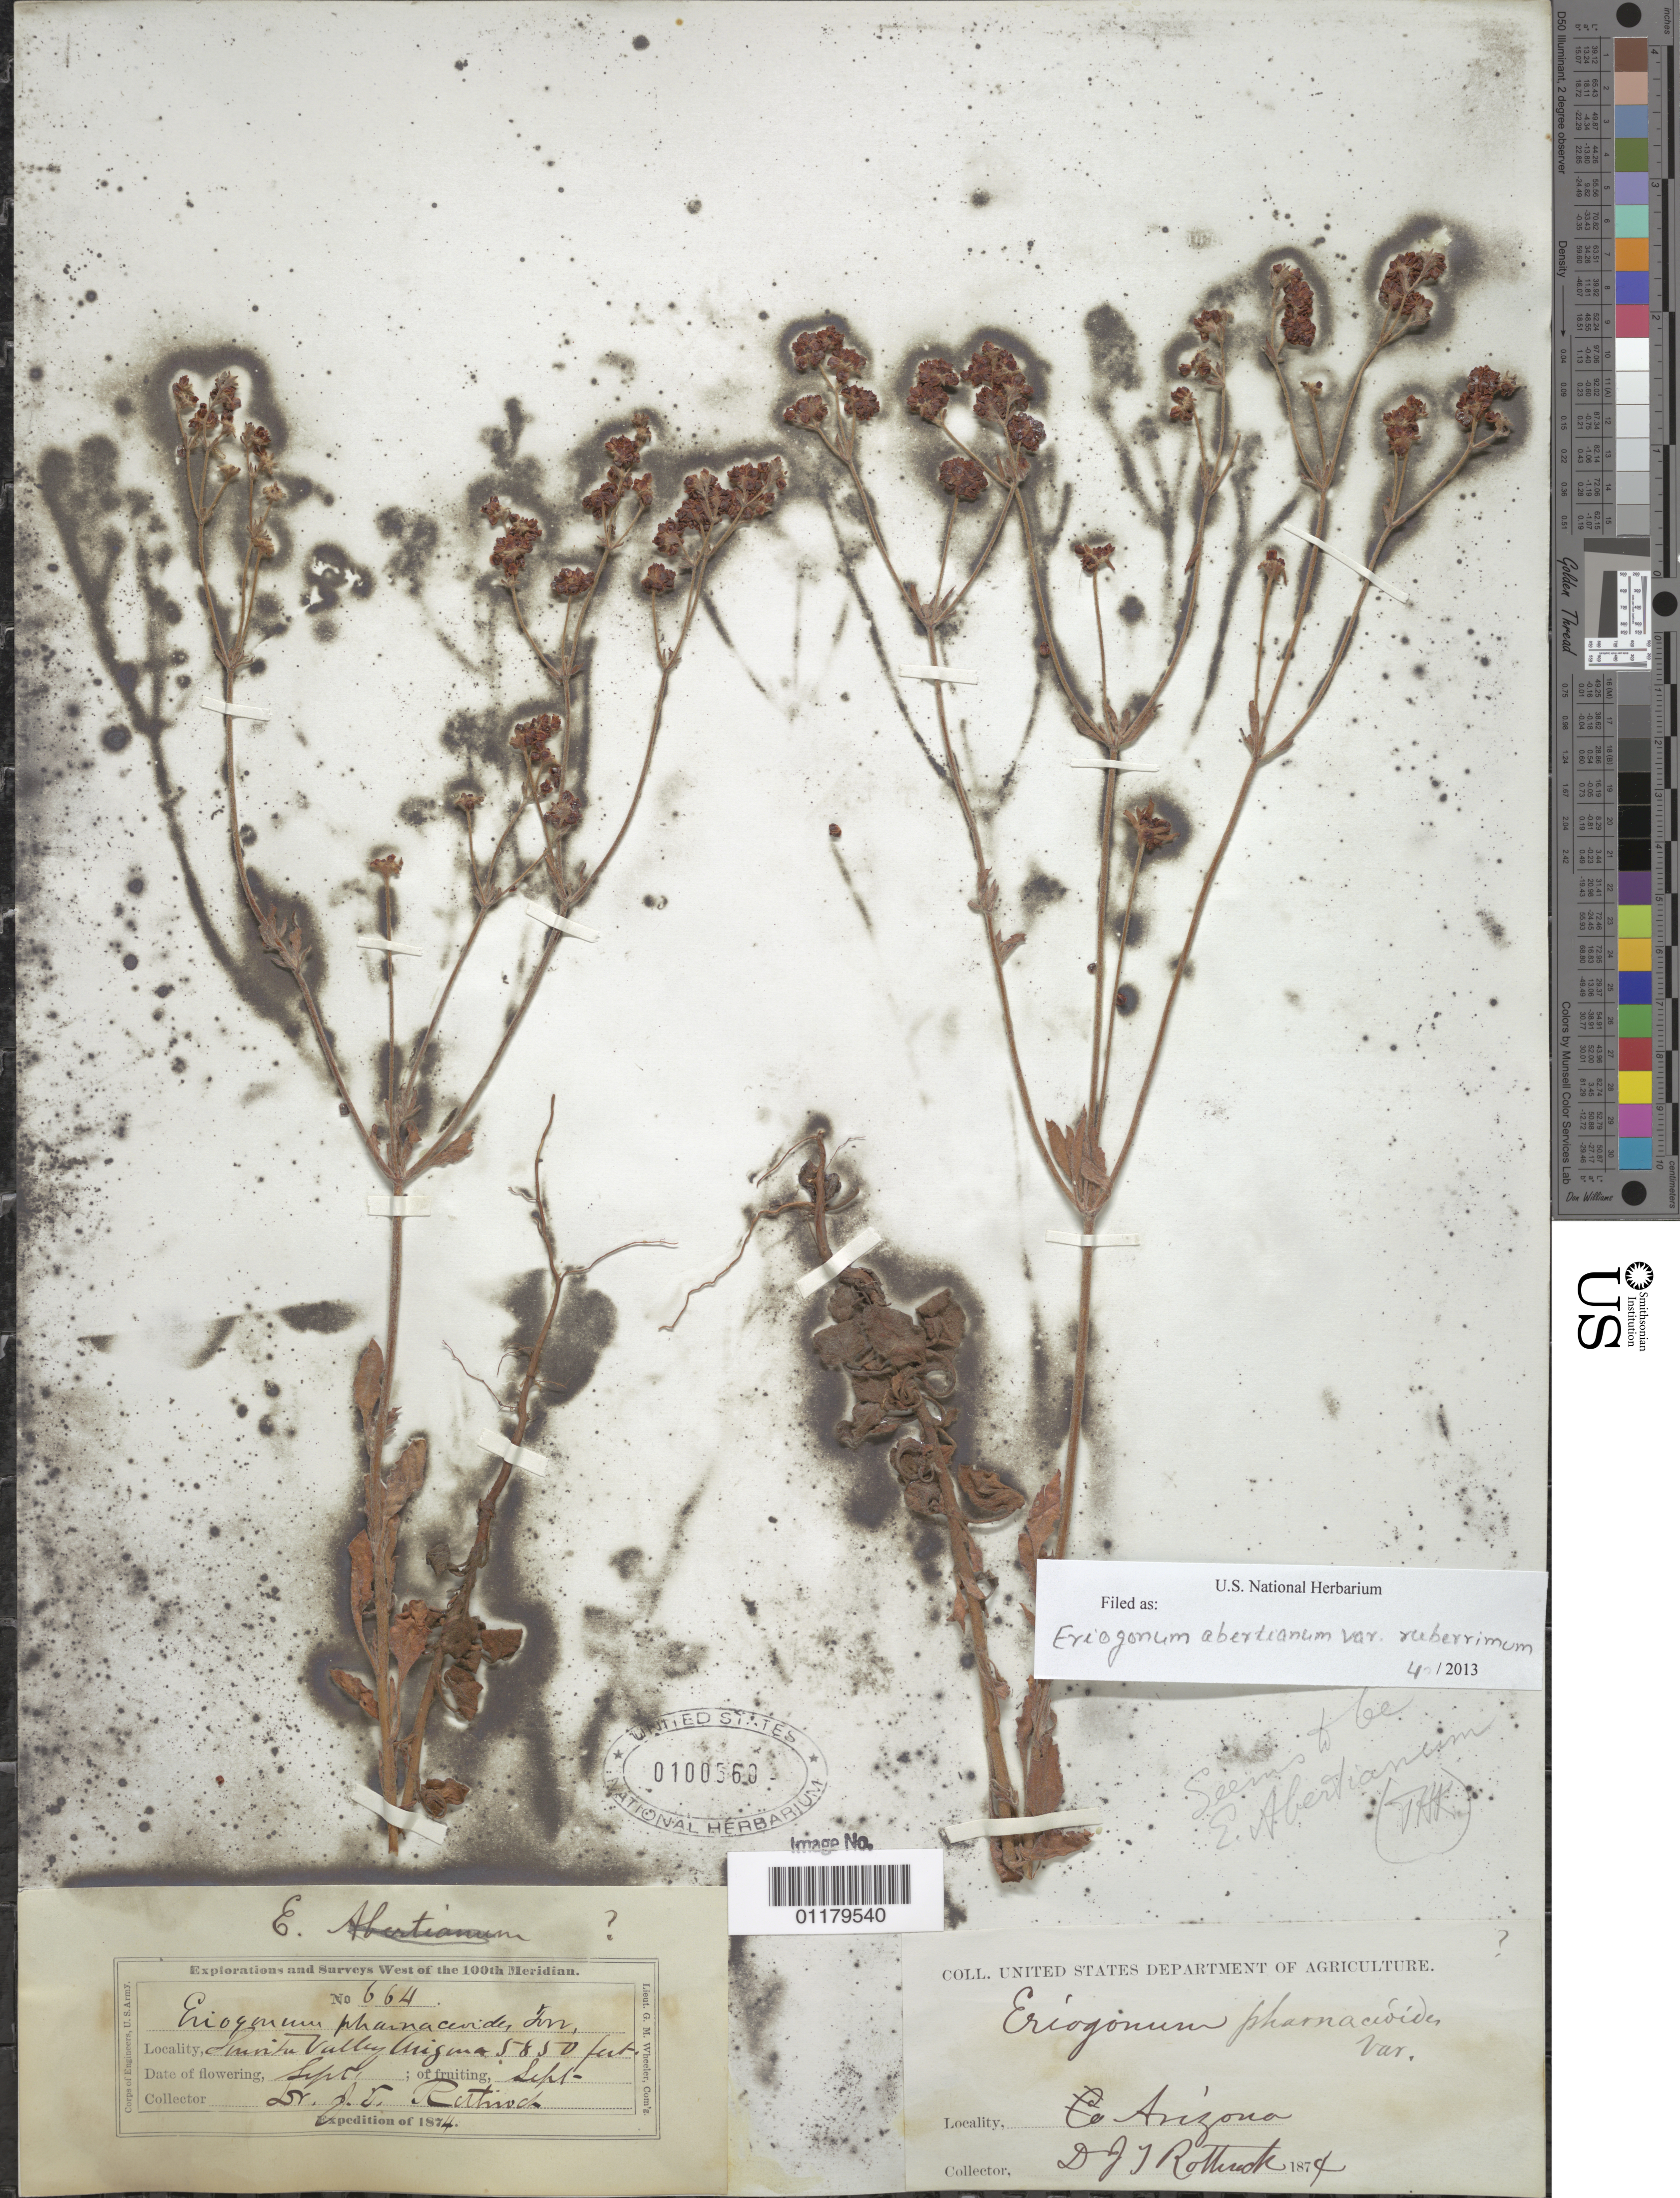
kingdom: Plantae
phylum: Tracheophyta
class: Magnoliopsida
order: Caryophyllales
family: Polygonaceae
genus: Eriogonum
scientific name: Eriogonum abertianum var. ruberrimum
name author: (Gand.) Gand.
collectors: J. T. Rothrock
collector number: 664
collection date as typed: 1874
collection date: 1874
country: United States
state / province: Arizona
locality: Sonoita Valley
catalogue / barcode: US 11560